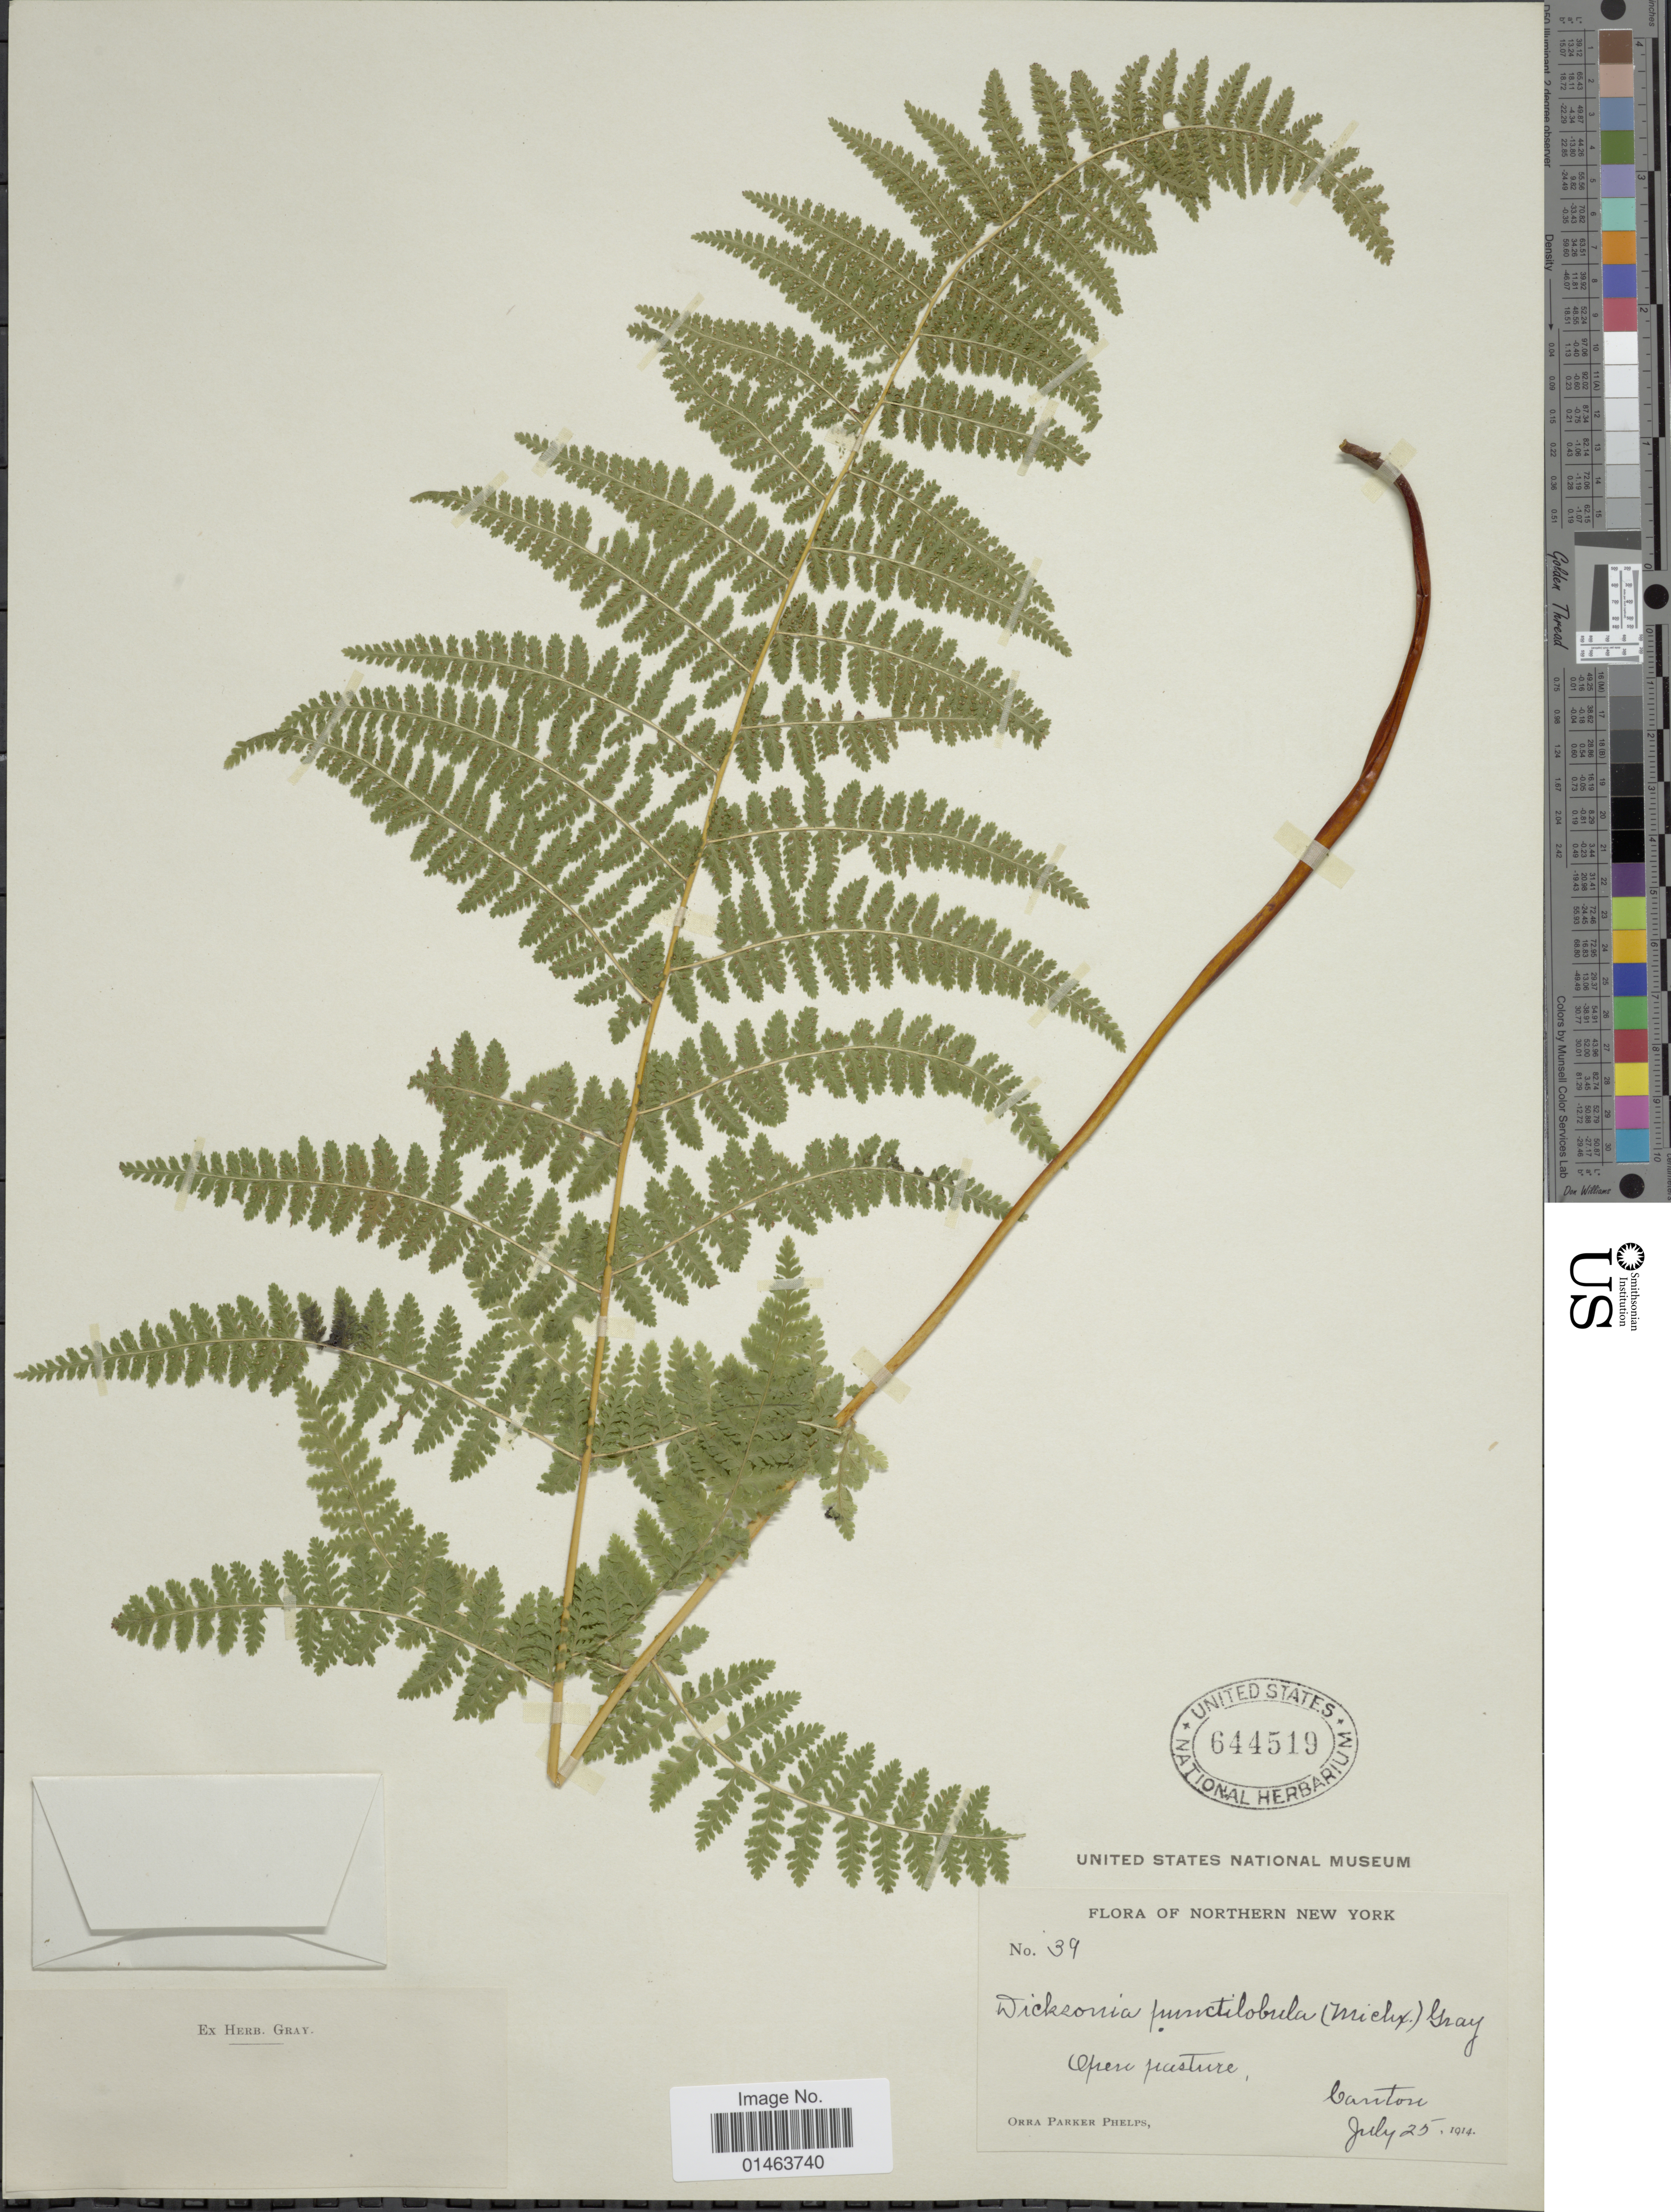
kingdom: Plantae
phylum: Tracheophyta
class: Polypodiopsida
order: Polypodiales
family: Dennstaedtiaceae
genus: Dennstaedtia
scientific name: Dennstaedtia punctilobula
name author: (Michx.) T. Moore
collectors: O. P. Phelps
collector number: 39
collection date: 1914-07-25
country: United States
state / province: New York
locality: Northern New York, Open Pusture, Canton.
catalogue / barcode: US 644519